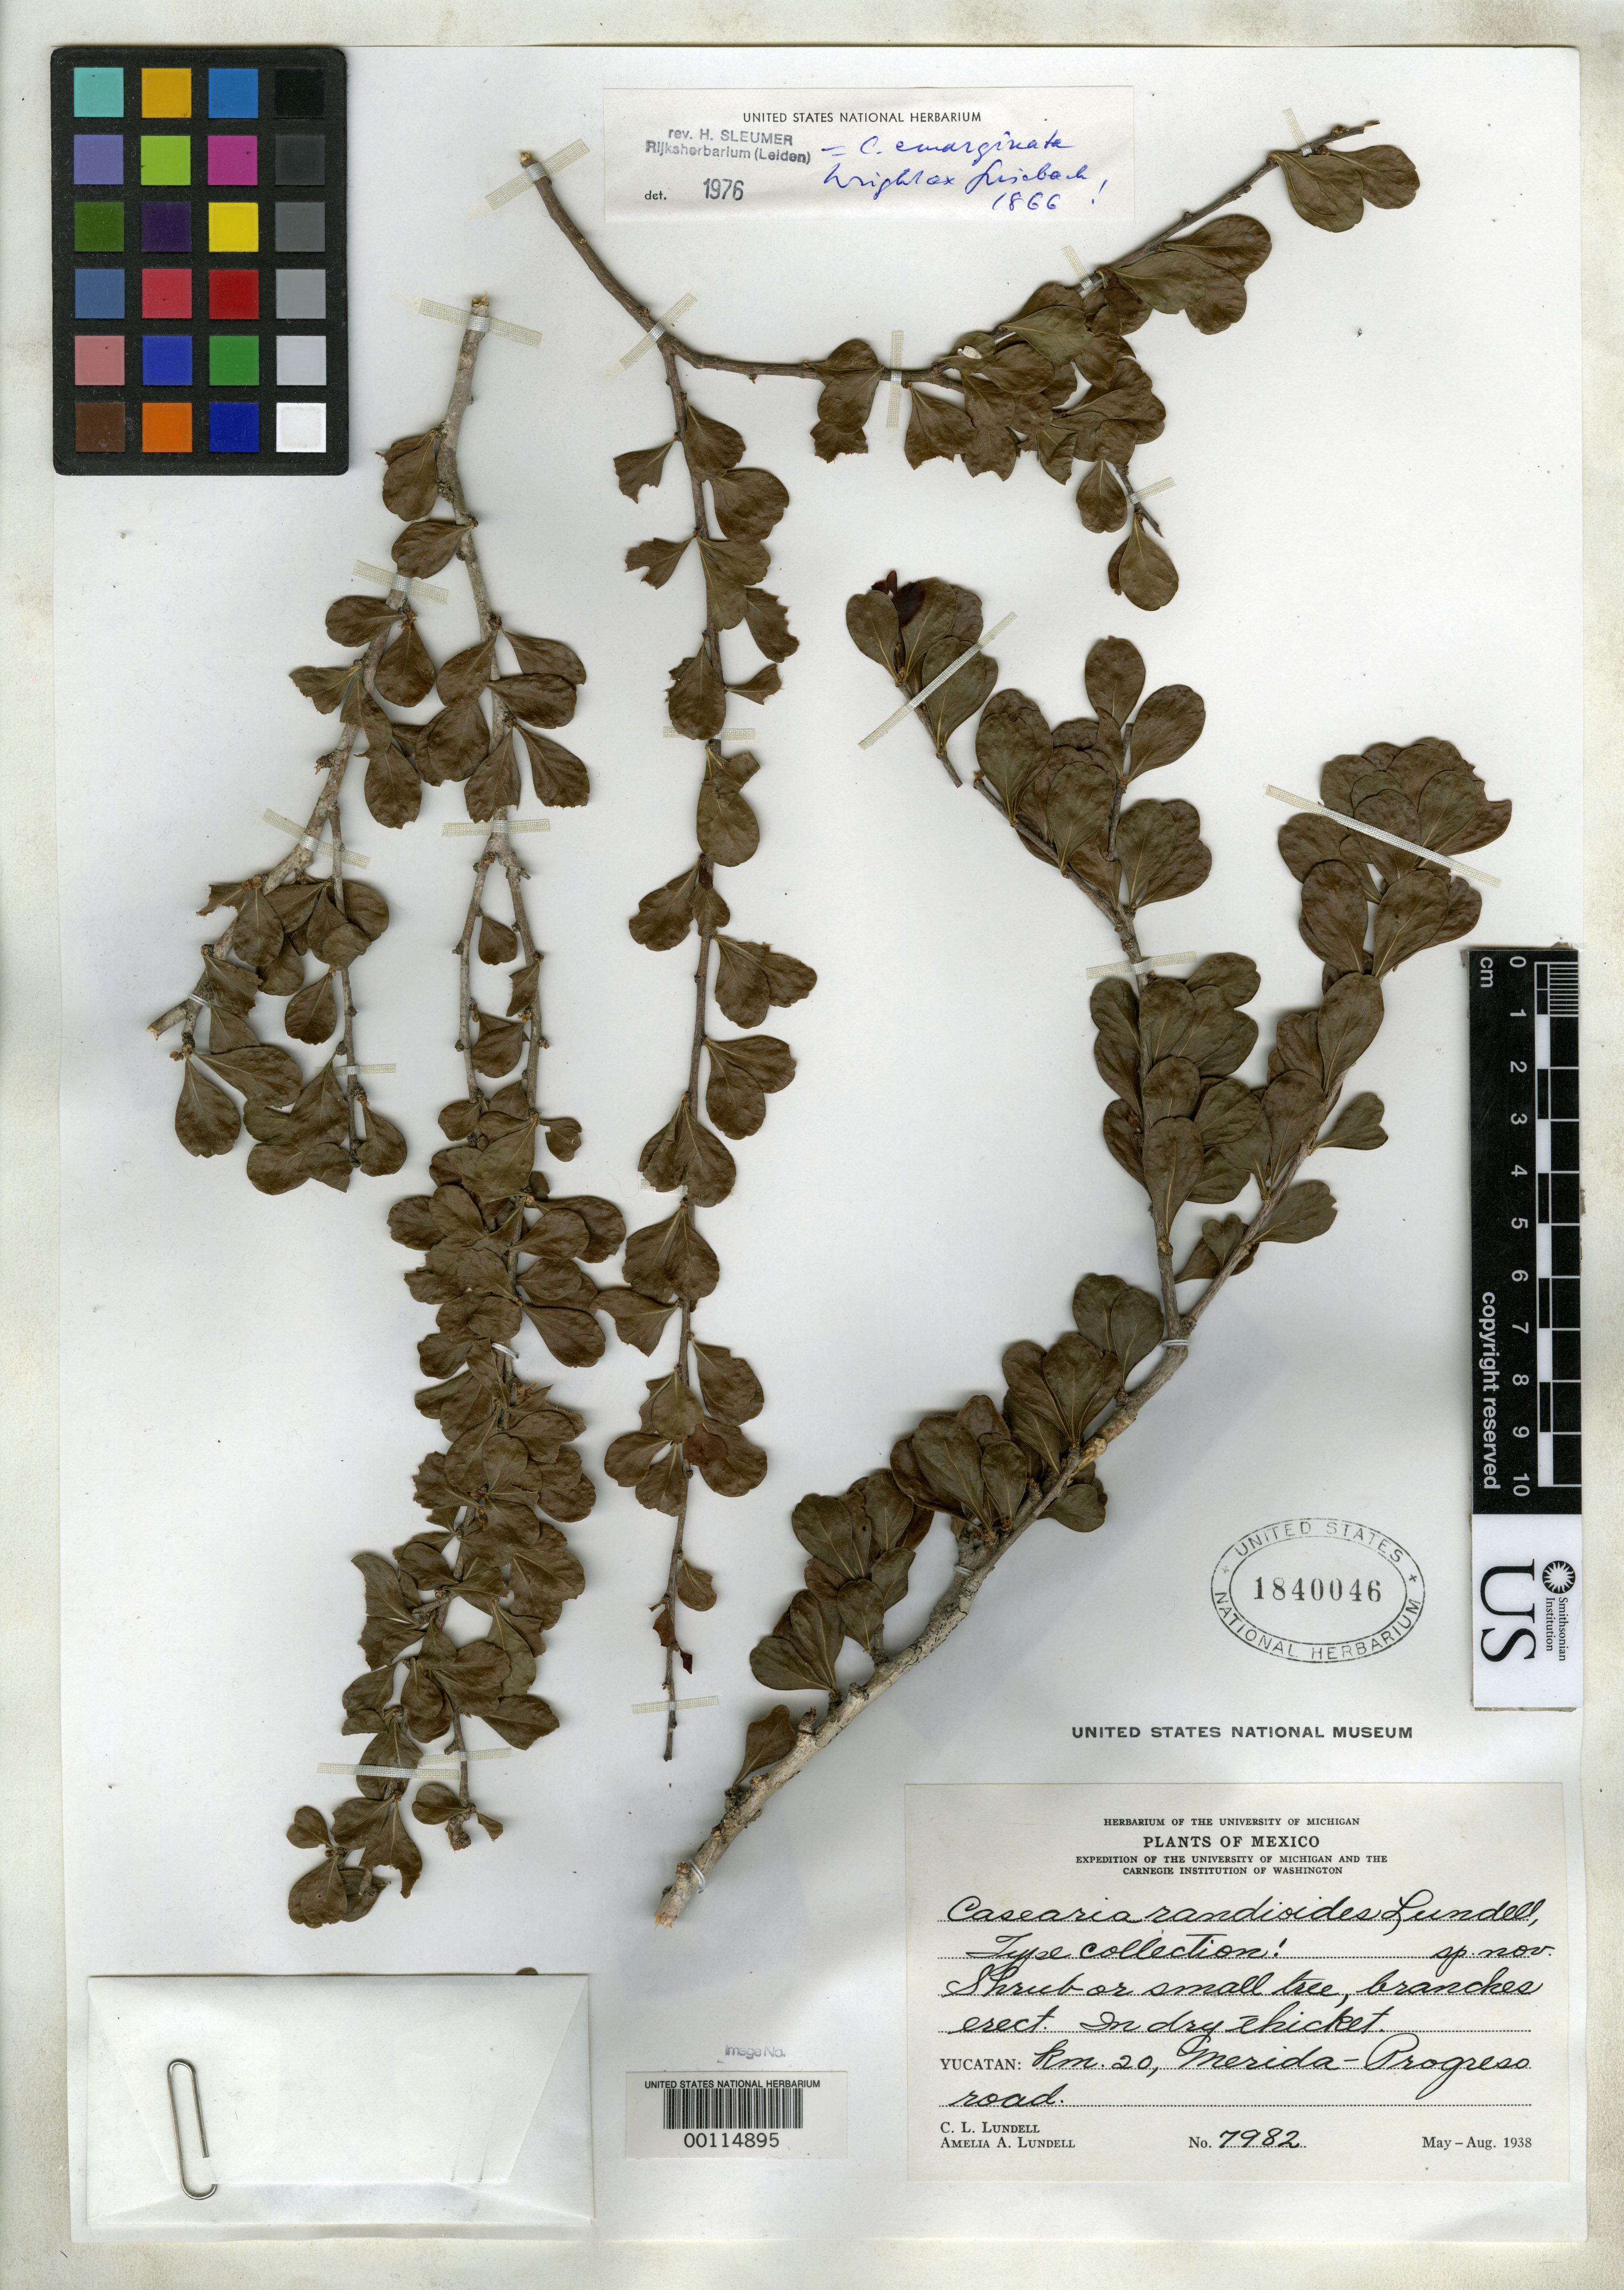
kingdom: Plantae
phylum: Tracheophyta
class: Magnoliopsida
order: Malpighiales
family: Salicaceae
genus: Casearia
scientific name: Casearia randioides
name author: Lundell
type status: Isotype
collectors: C. L. Lundell & A. A. Lundell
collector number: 7982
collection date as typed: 18 Jul 1938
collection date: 1938-07-18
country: Mexico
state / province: Yucatán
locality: Km 20, Merida - Progreso road.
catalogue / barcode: US 1840046